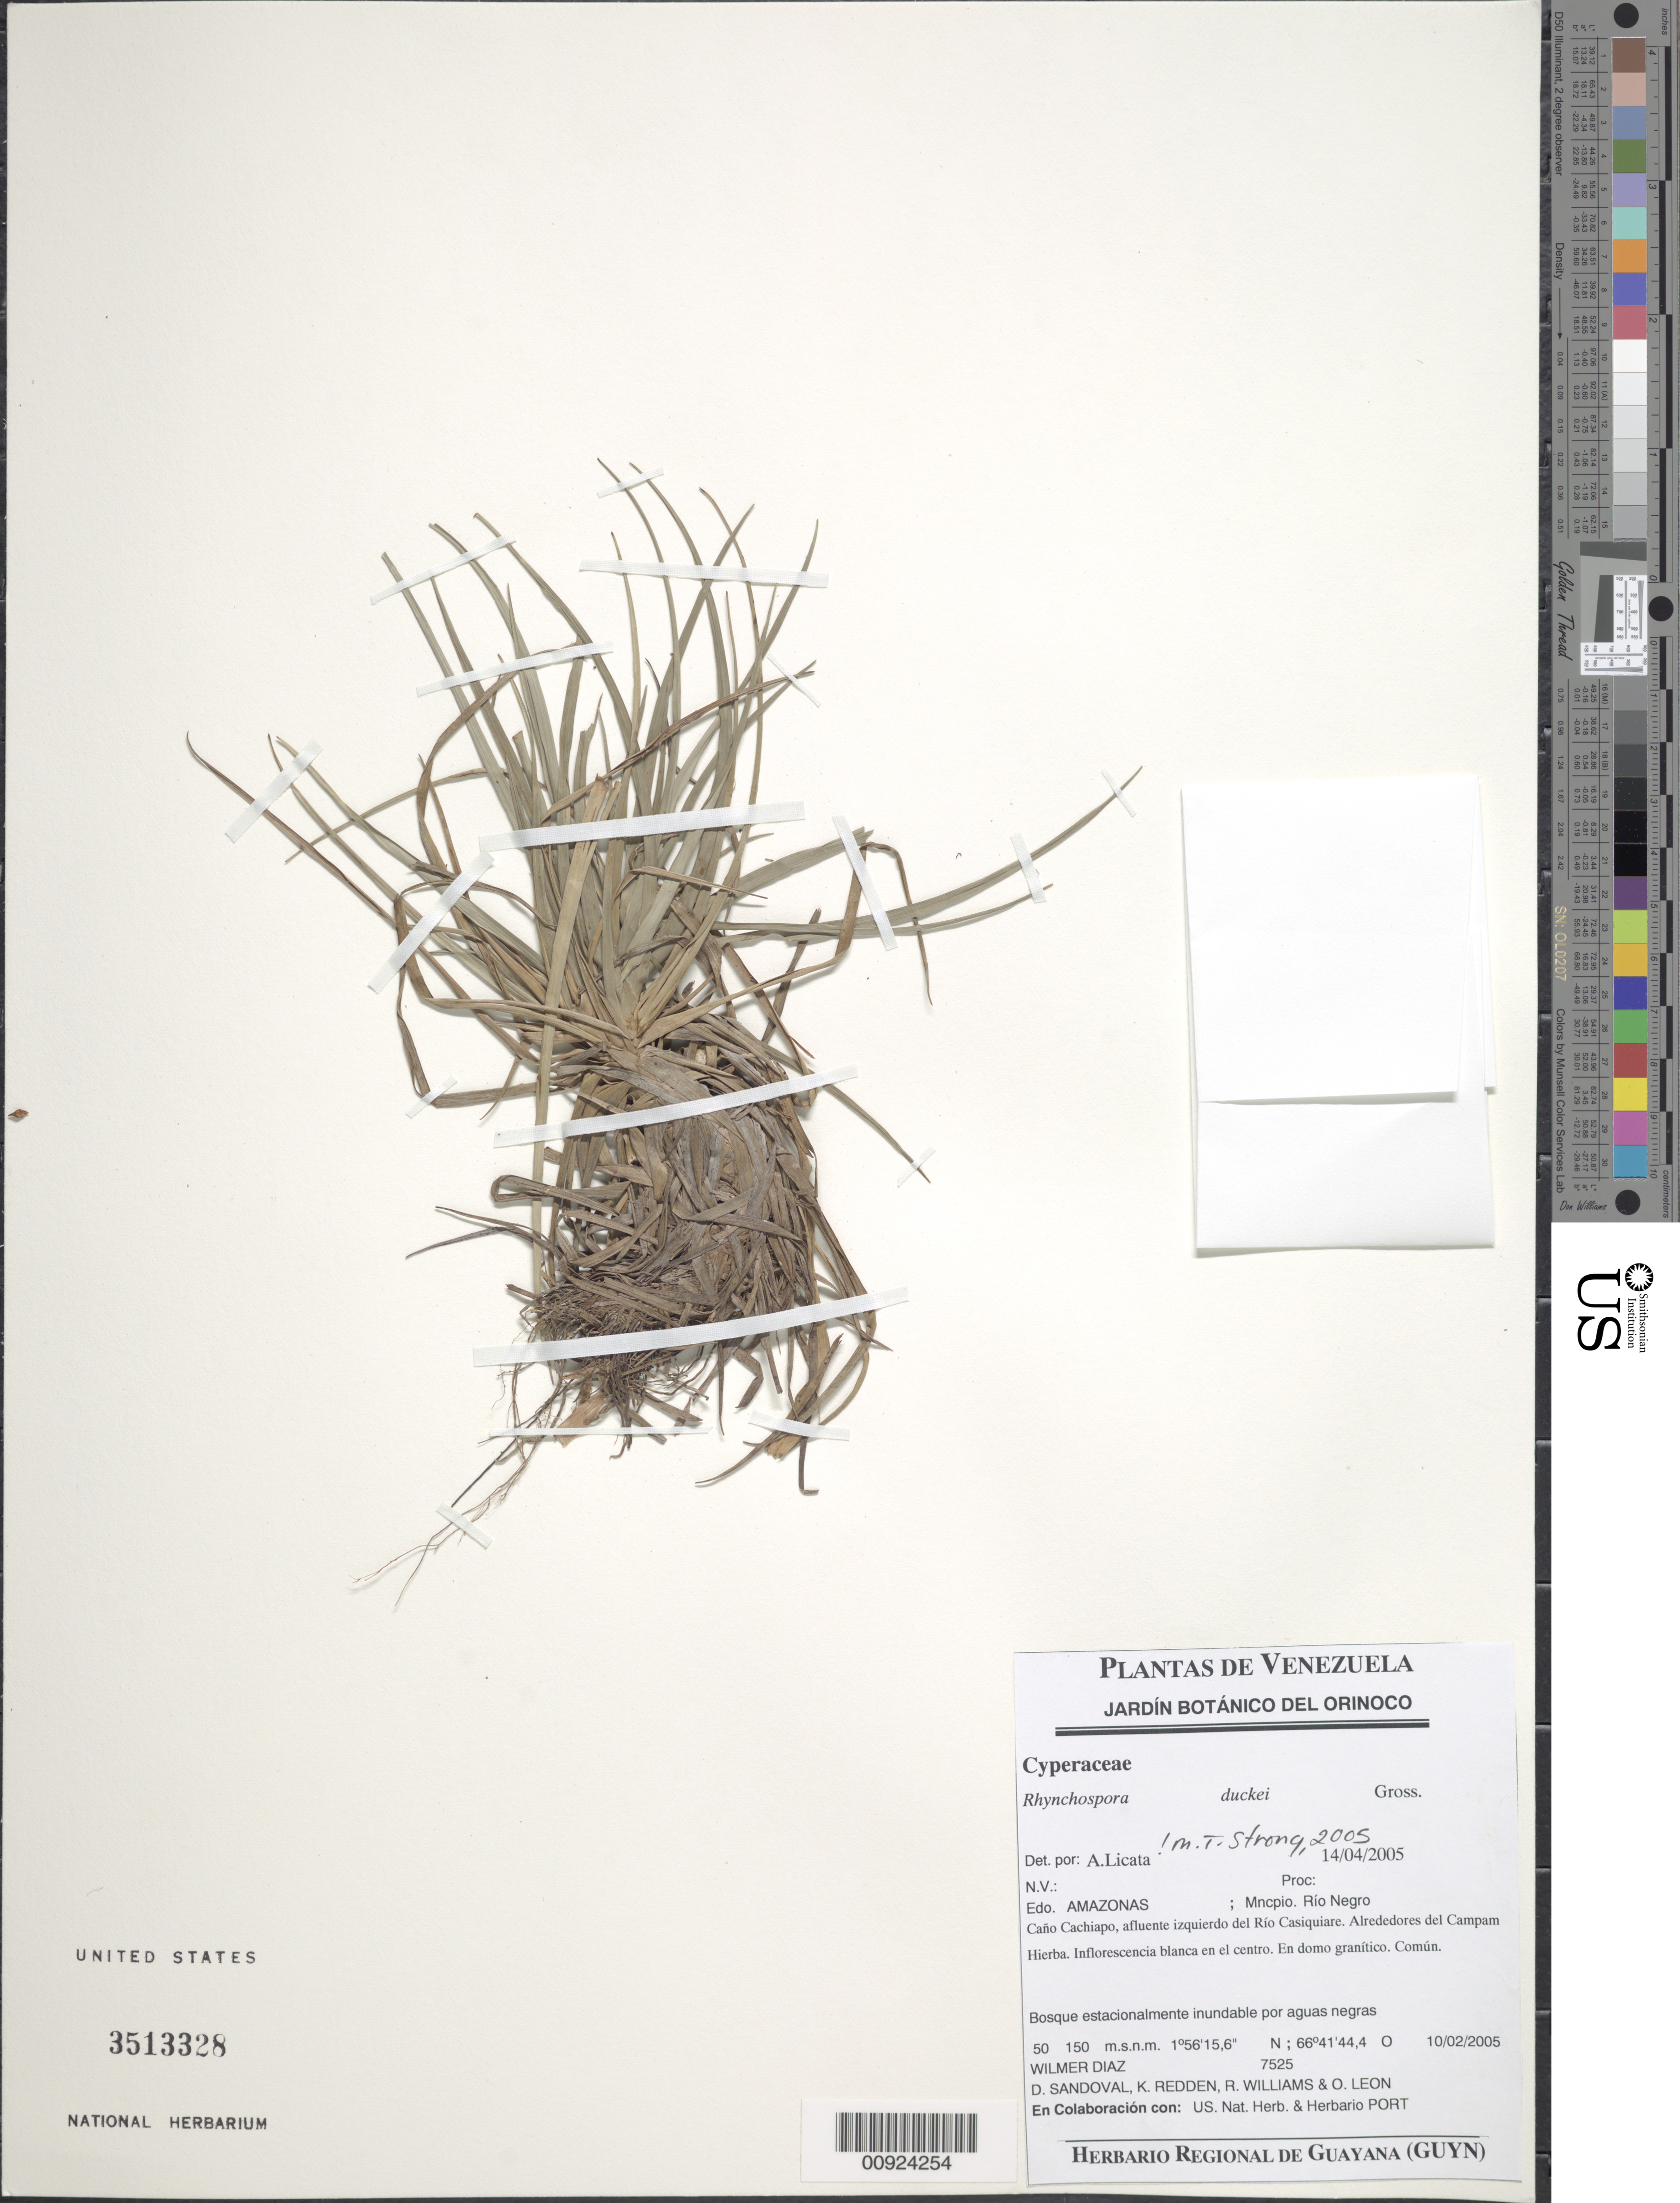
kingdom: Plantae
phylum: Tracheophyta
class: Liliopsida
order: Poales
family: Cyperaceae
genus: Rhynchospora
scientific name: Rhynchospora duckei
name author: Gross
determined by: Strong, M. T., (US), Smithsonian Institution - National Museum of Natural History (UNITED STATES)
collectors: W. Díaz P., D. Sandoval, K. M. Redden, R. Williams & O. León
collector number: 7525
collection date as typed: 10-Feb-05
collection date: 2005-02-10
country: Venezuela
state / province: Amazonas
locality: Mun. Río Negro, Caño Cachiapo, afluente izquierdo del Río Casiquaire, alrededores del Campamento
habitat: Bosque estacionalmente inundable por aguas negras; en domo granitico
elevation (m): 50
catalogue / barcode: US 3513328